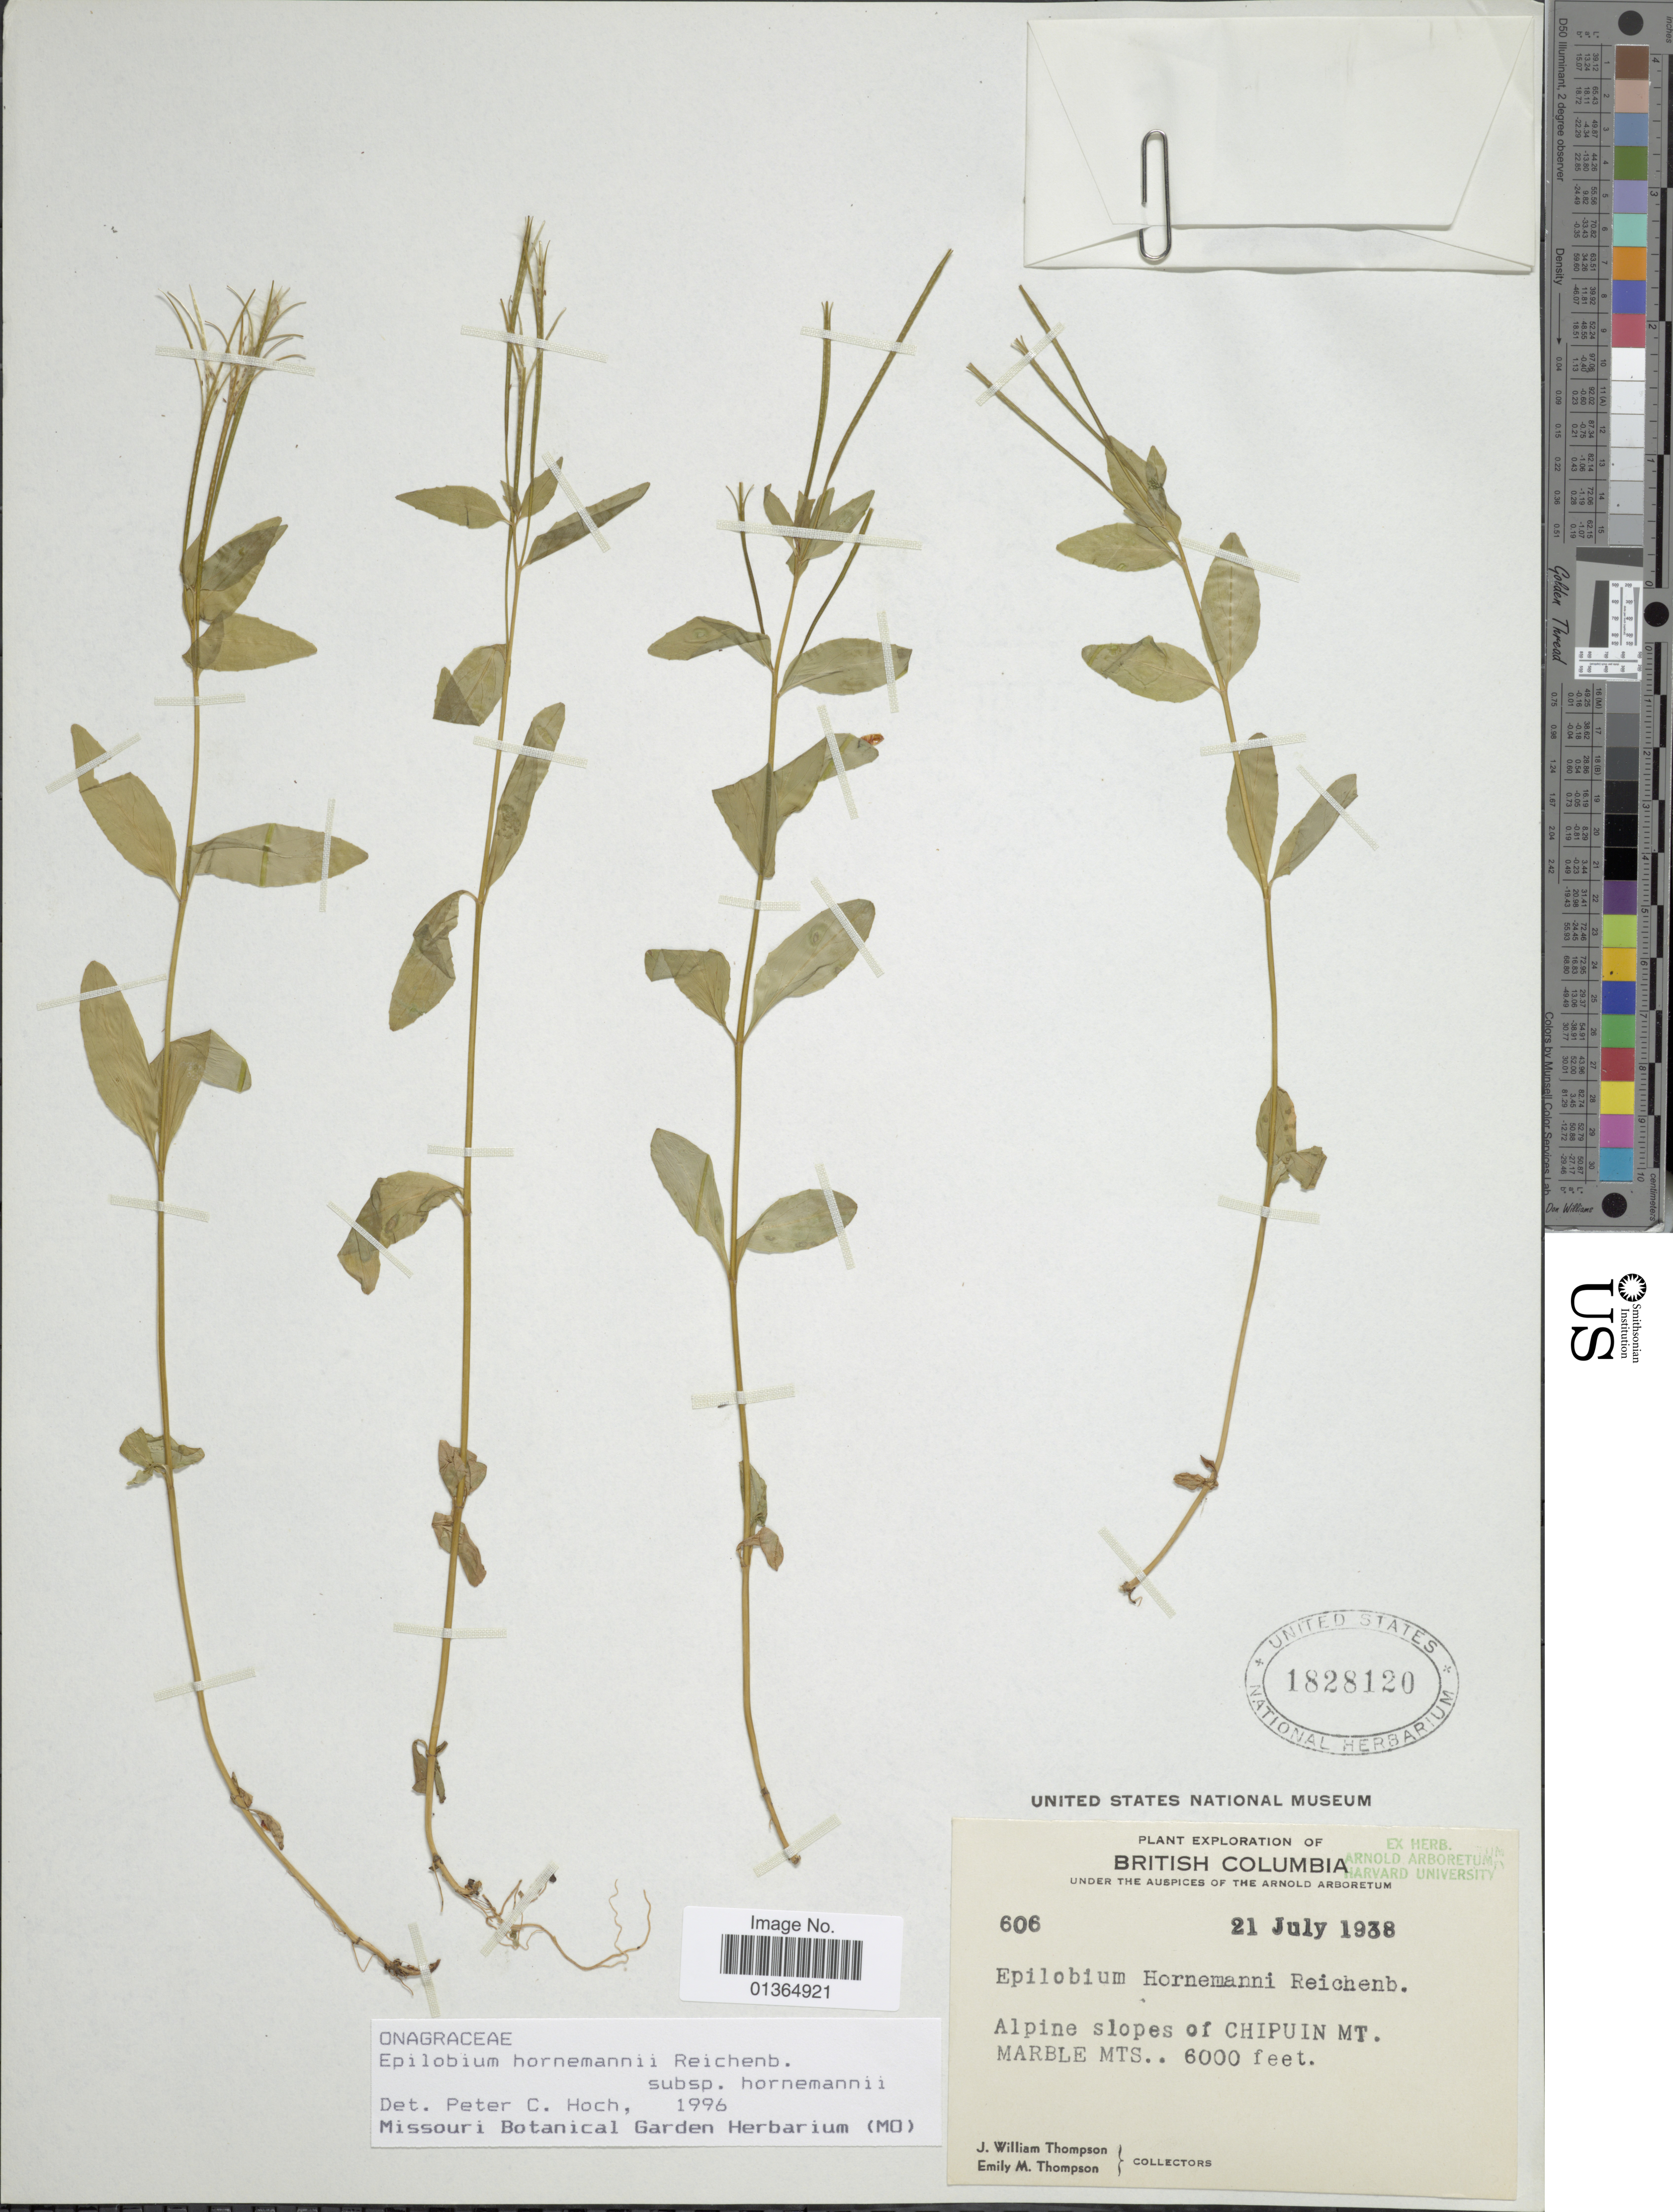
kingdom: Plantae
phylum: Tracheophyta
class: Magnoliopsida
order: Myrtales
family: Onagraceae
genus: Epilobium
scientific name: Epilobium hornemannii subsp. hornemannii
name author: Rchb.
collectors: J. W. Thompson & E. M. Thompson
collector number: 606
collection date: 1938-07-21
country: Canada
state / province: British Columbia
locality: Alpine slopes of Chipuin Mt. Marble Mts.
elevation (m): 1829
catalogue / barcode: US 1828120